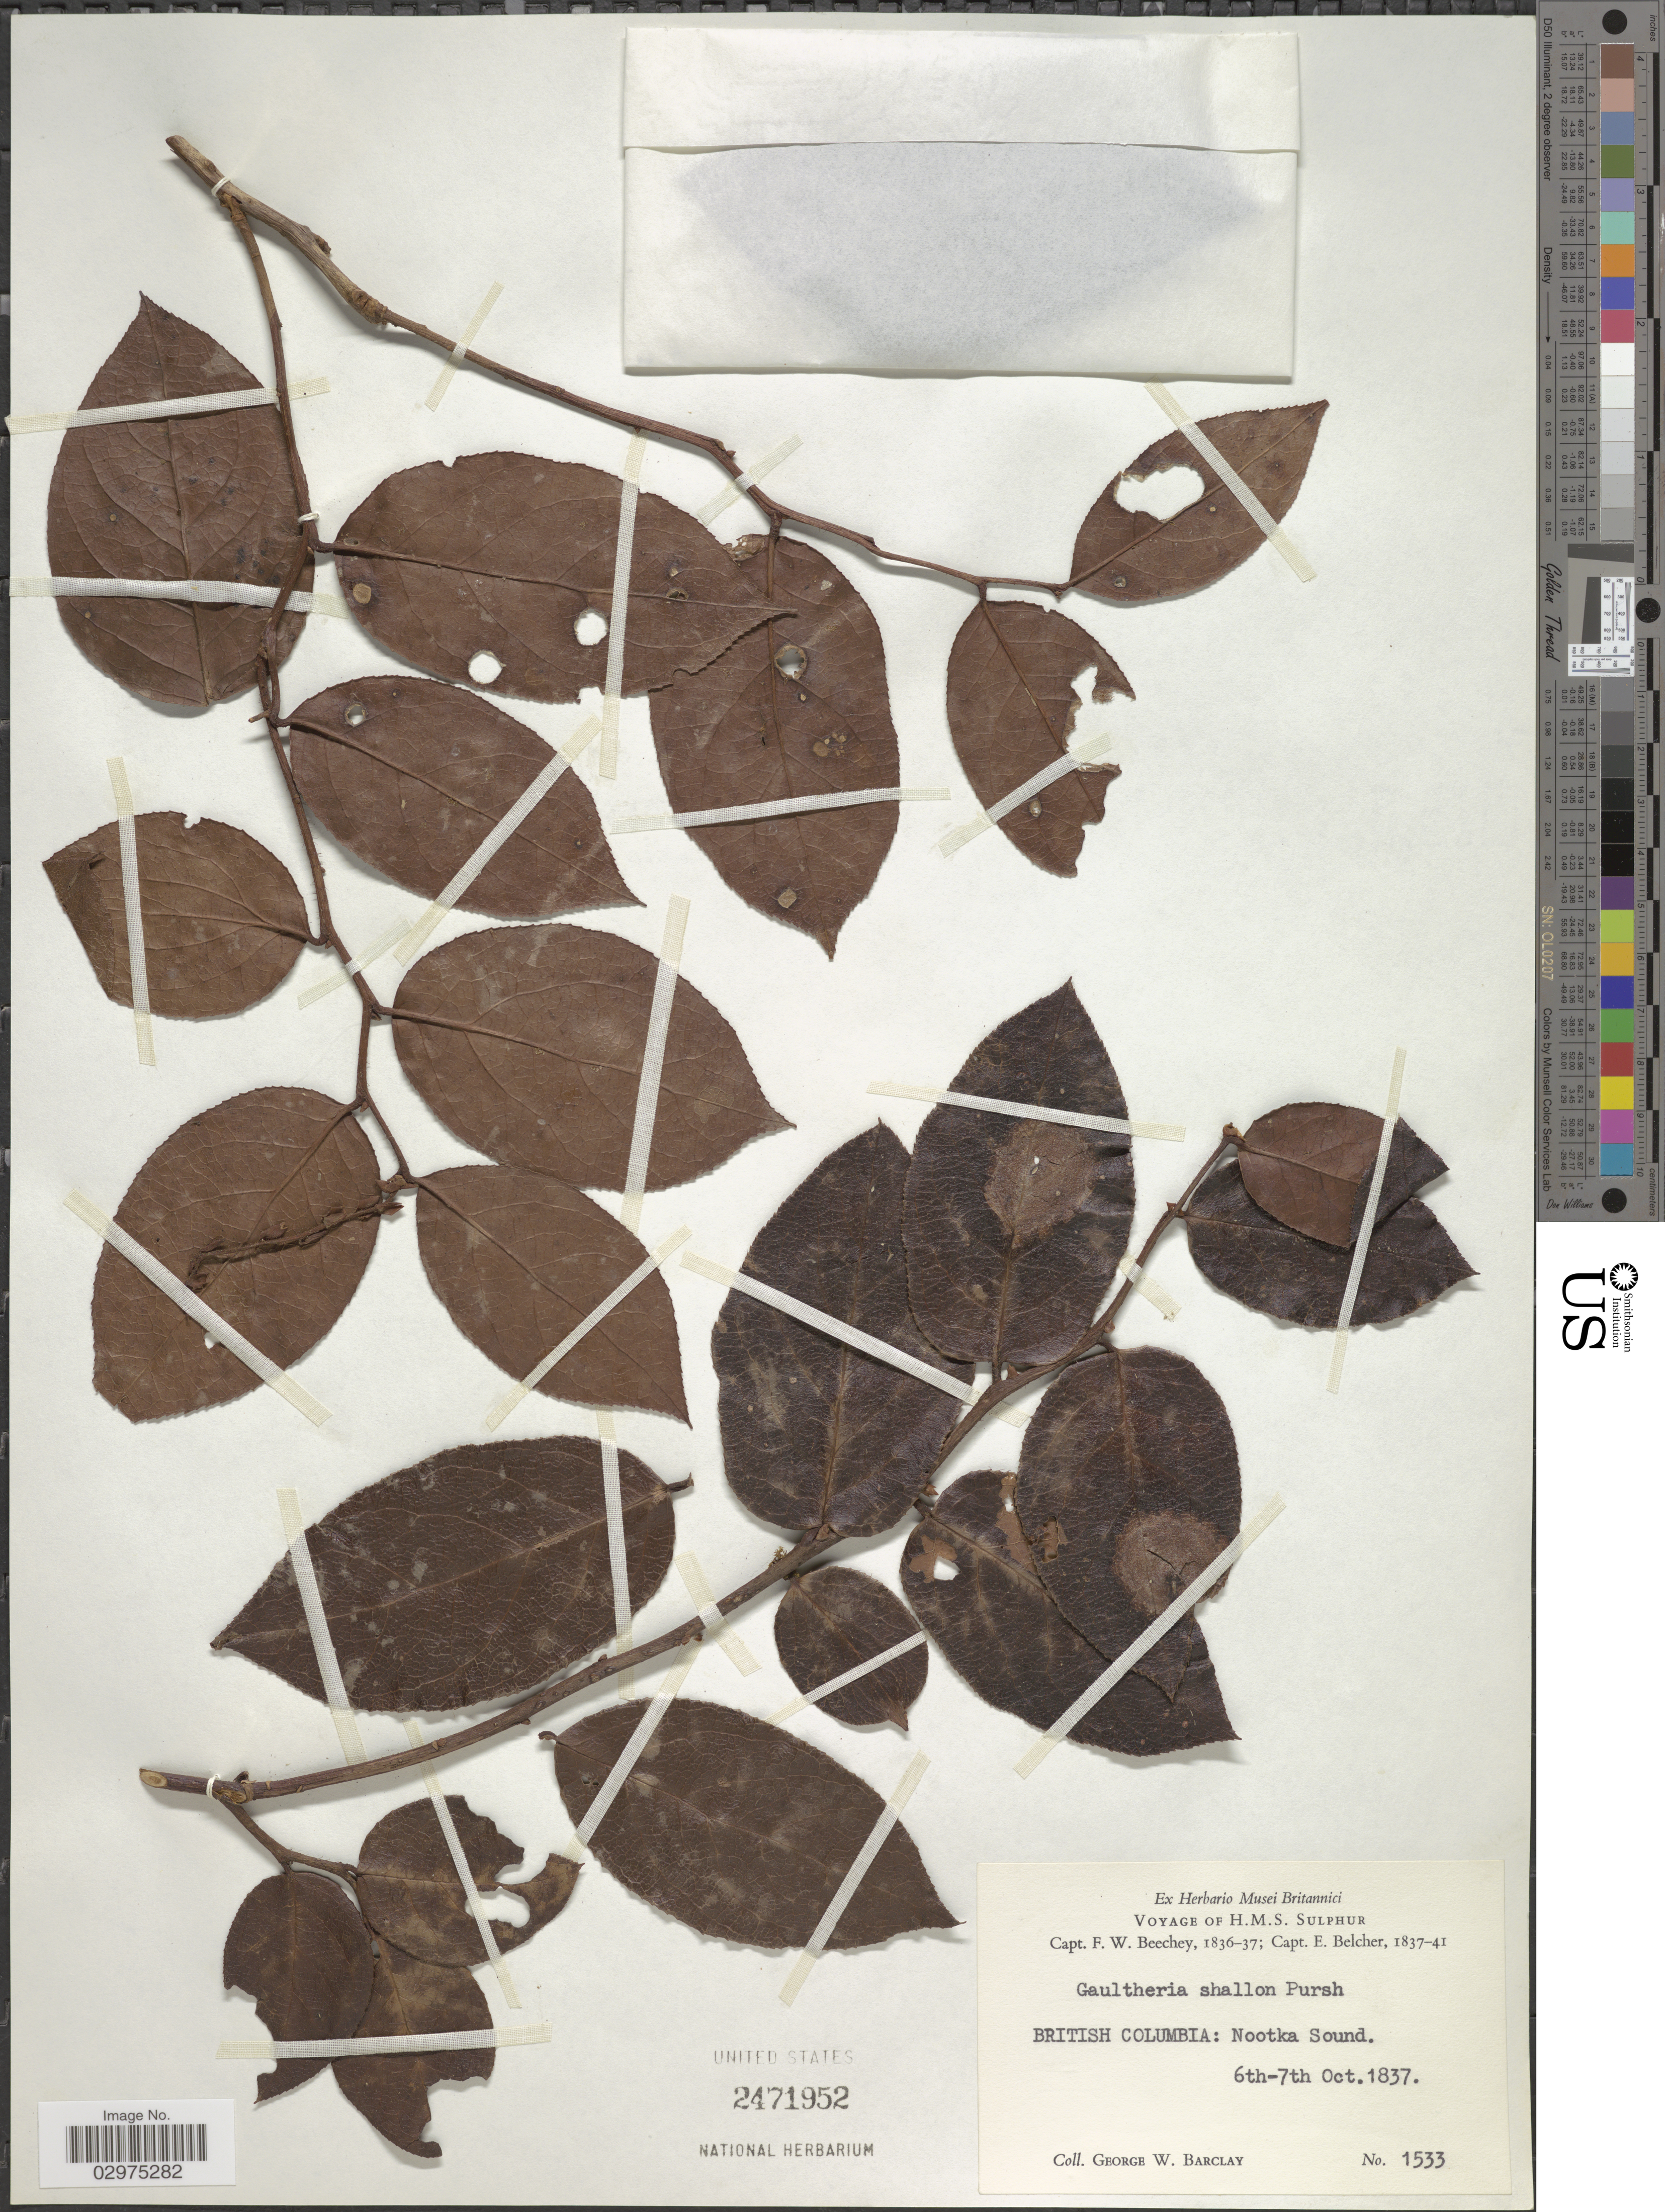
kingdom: Plantae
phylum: Tracheophyta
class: Magnoliopsida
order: Ericales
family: Ericaceae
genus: Gaultheria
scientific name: Gaultheria shallon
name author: Pursh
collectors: G. W. Barclay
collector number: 1533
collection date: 1837-10-06/1837-10-07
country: Canada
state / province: British Columbia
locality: Nootka Sound.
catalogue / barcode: US 2471952